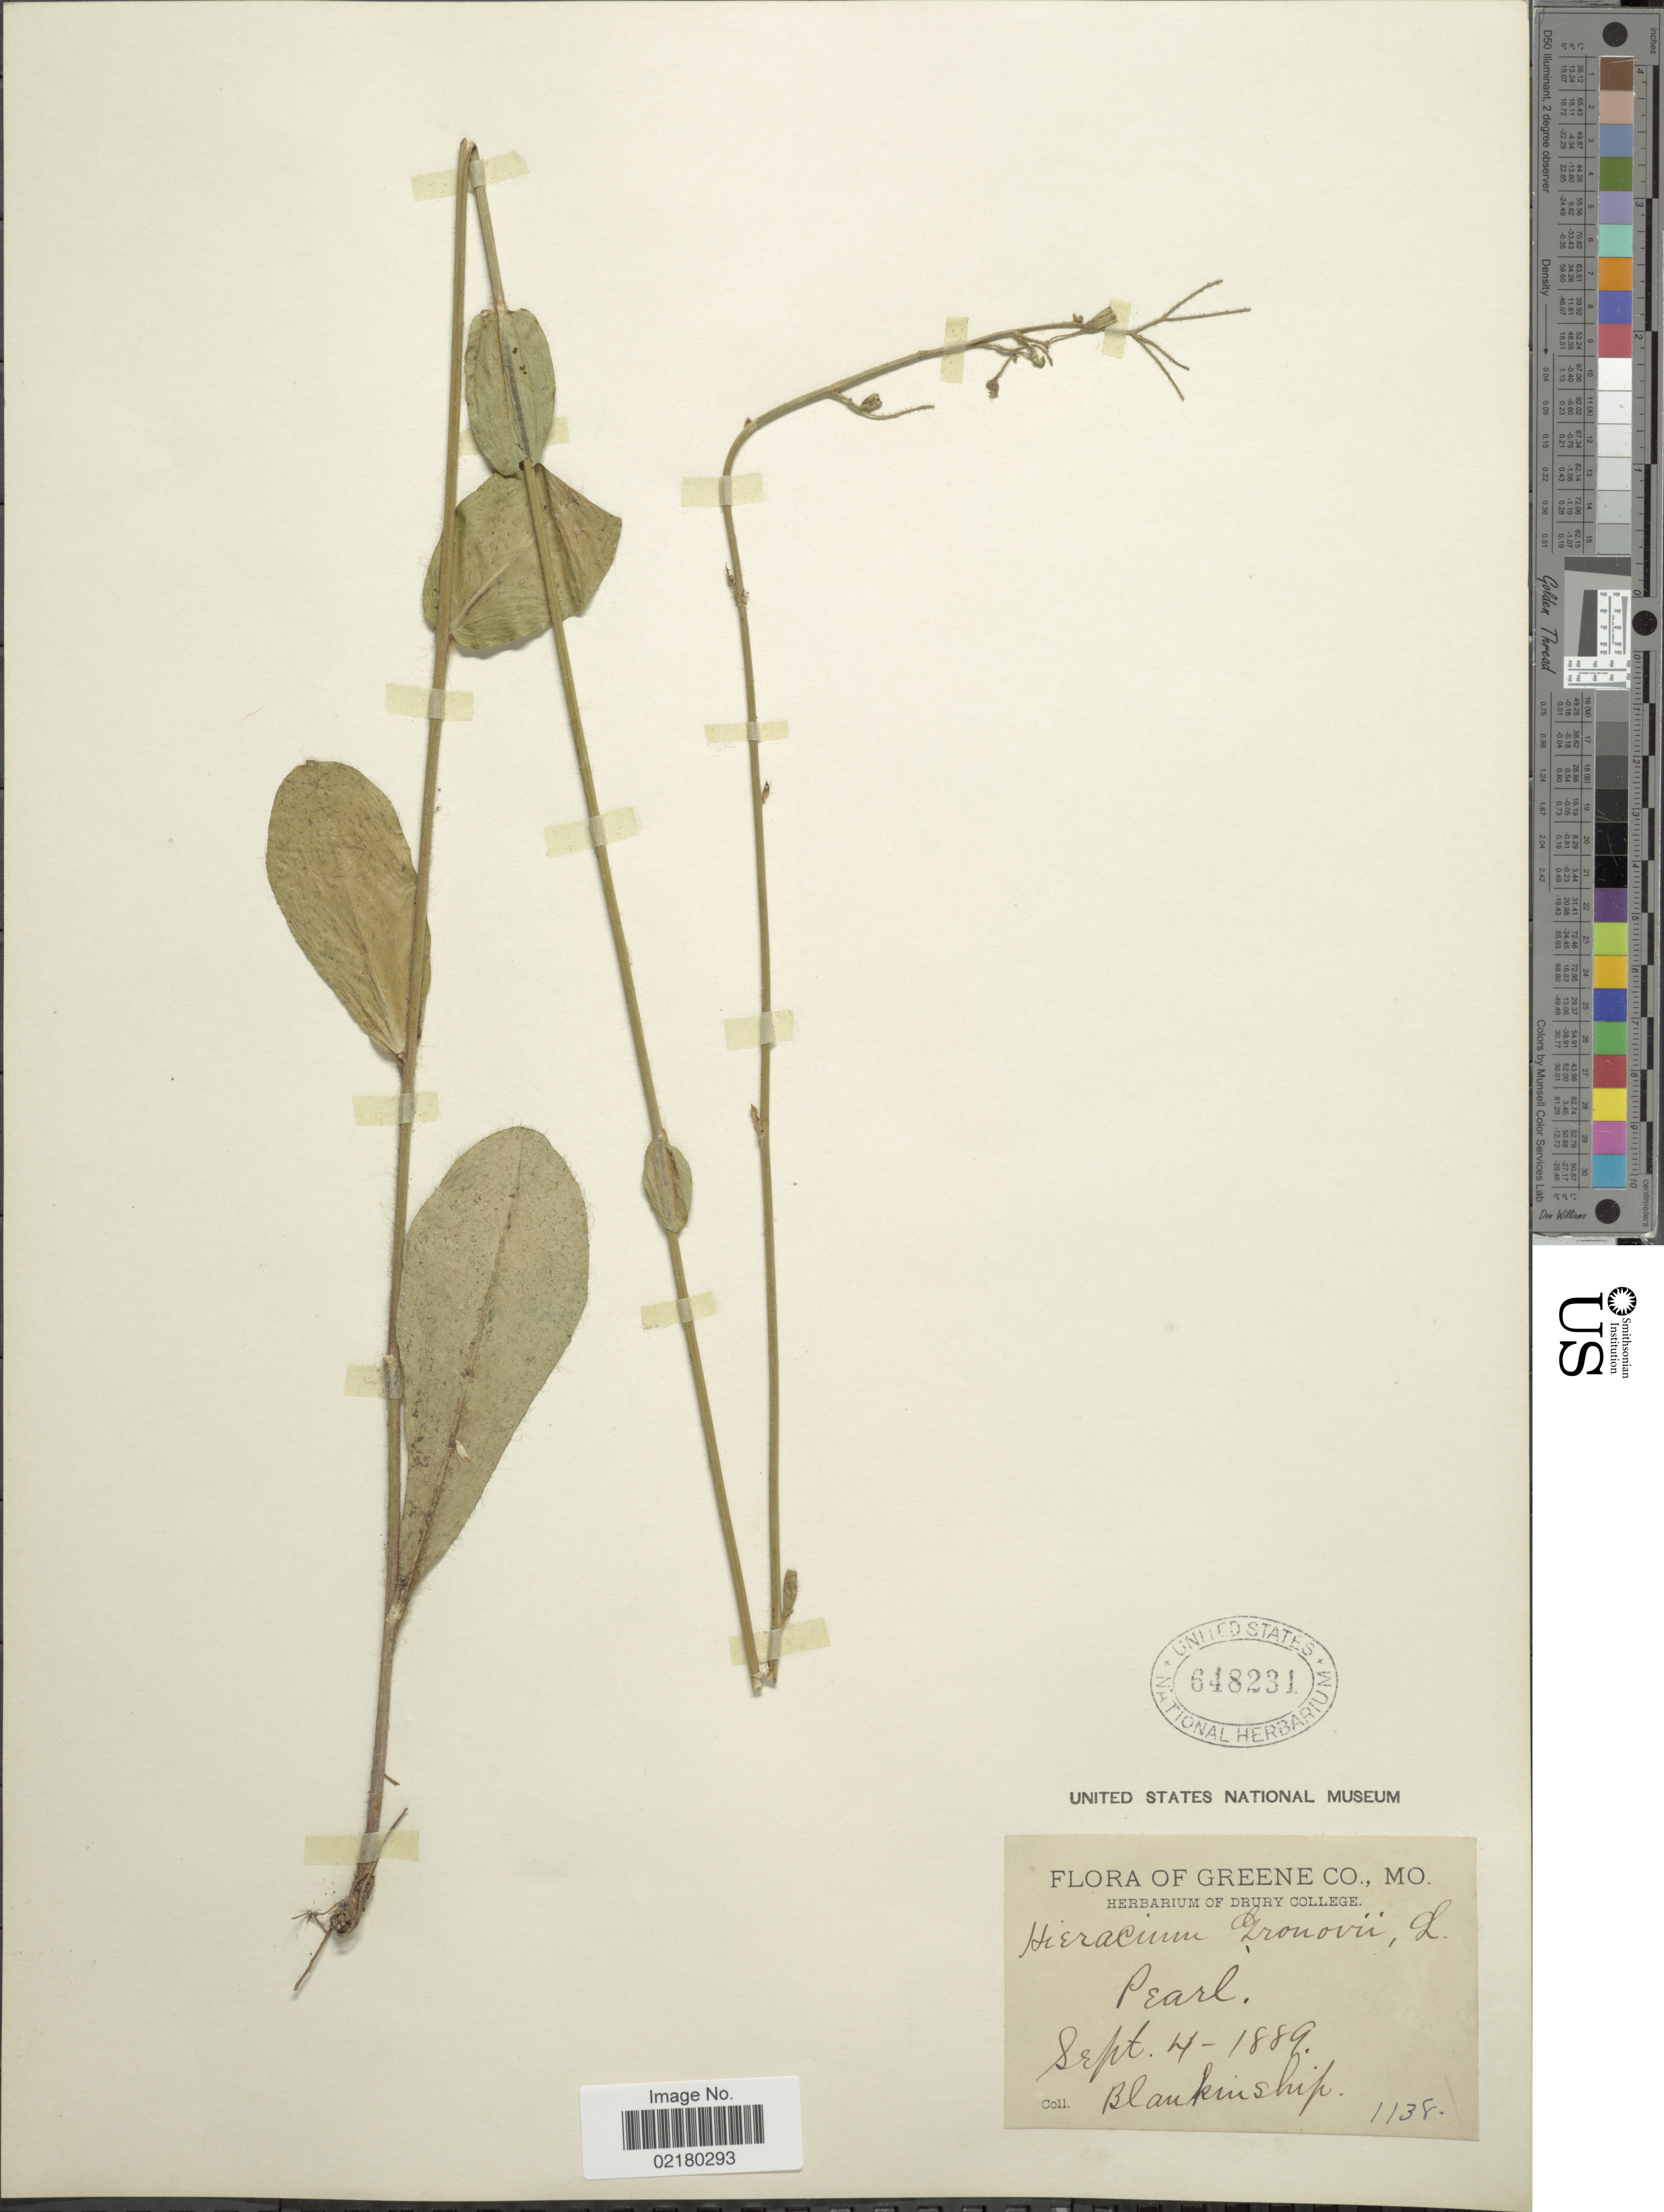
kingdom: Plantae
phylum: Tracheophyta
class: Magnoliopsida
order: Asterales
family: Asteraceae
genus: Hieracium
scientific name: Hieracium gronovii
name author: L.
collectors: J. W. Blankinship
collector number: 1138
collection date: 1889-09-04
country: United States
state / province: Missouri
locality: Greene Co., Pearl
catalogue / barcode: US 648231